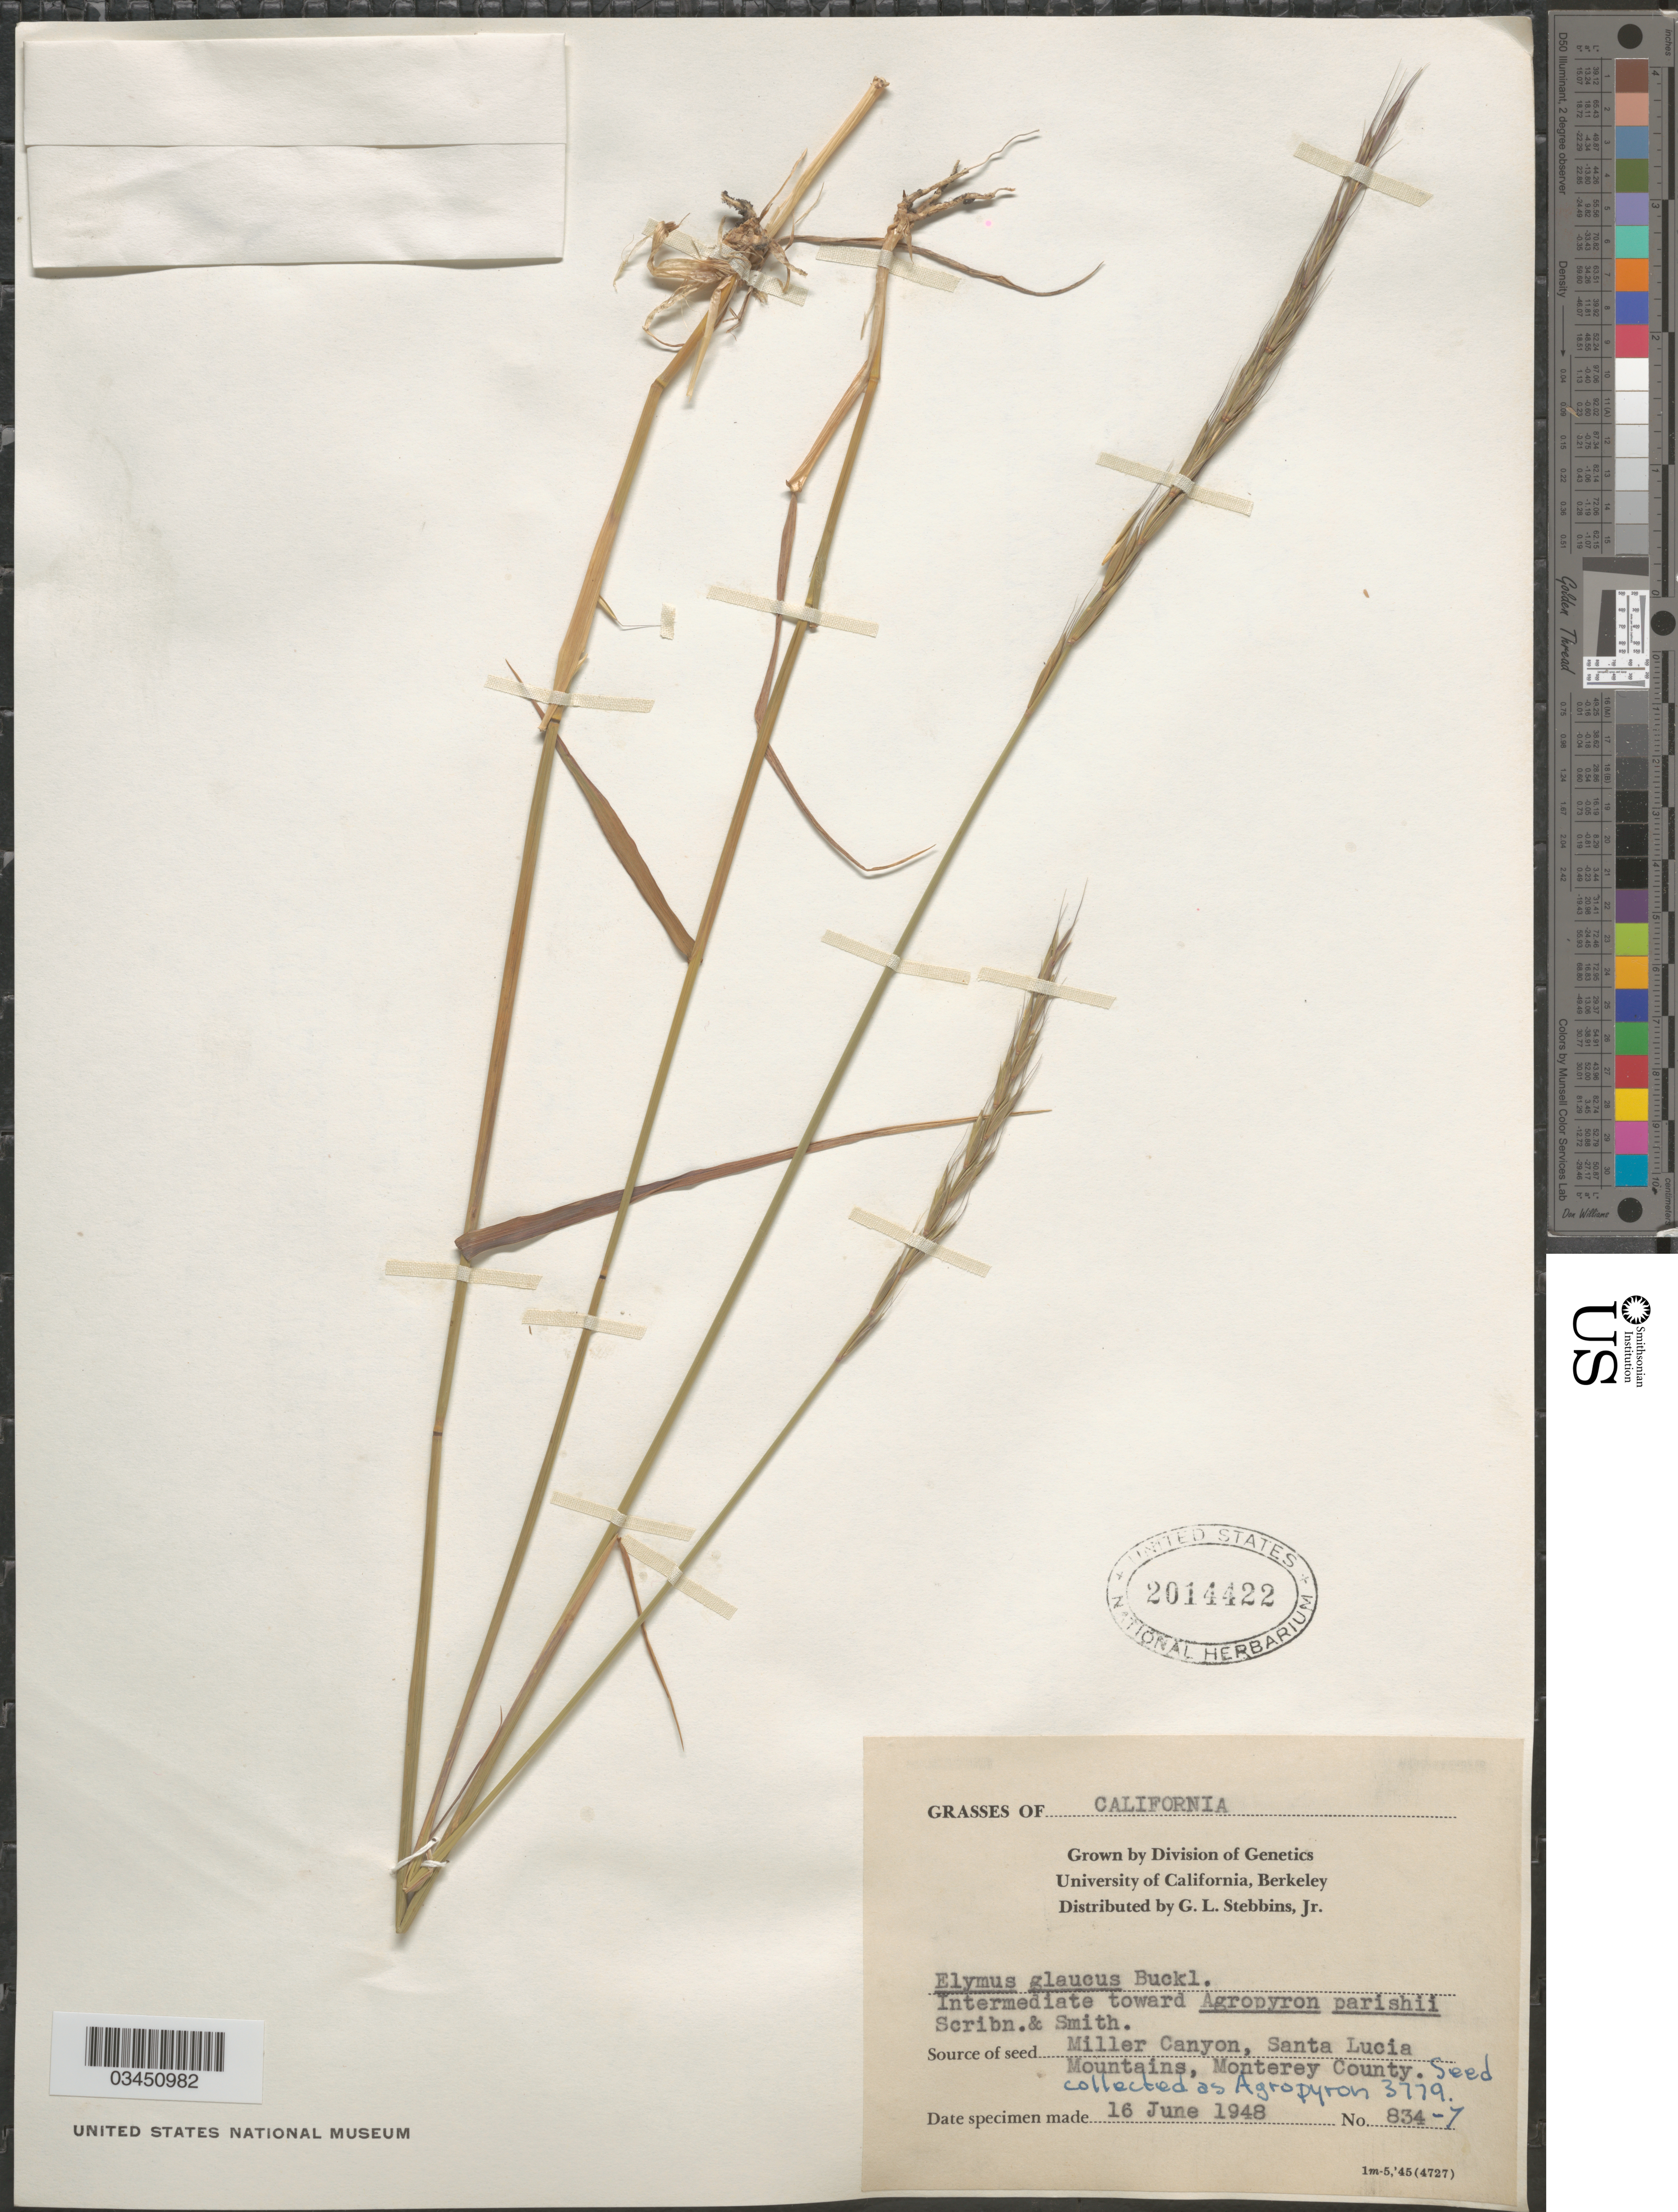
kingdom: Plantae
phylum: Tracheophyta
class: Liliopsida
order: Poales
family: Poaceae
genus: Elymus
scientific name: Elymus glaucus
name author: Buckley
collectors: G. L. Stebbins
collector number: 834-7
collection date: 1948-06-16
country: United States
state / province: California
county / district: Alameda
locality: University of California, Berkeley.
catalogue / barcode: US 2014422